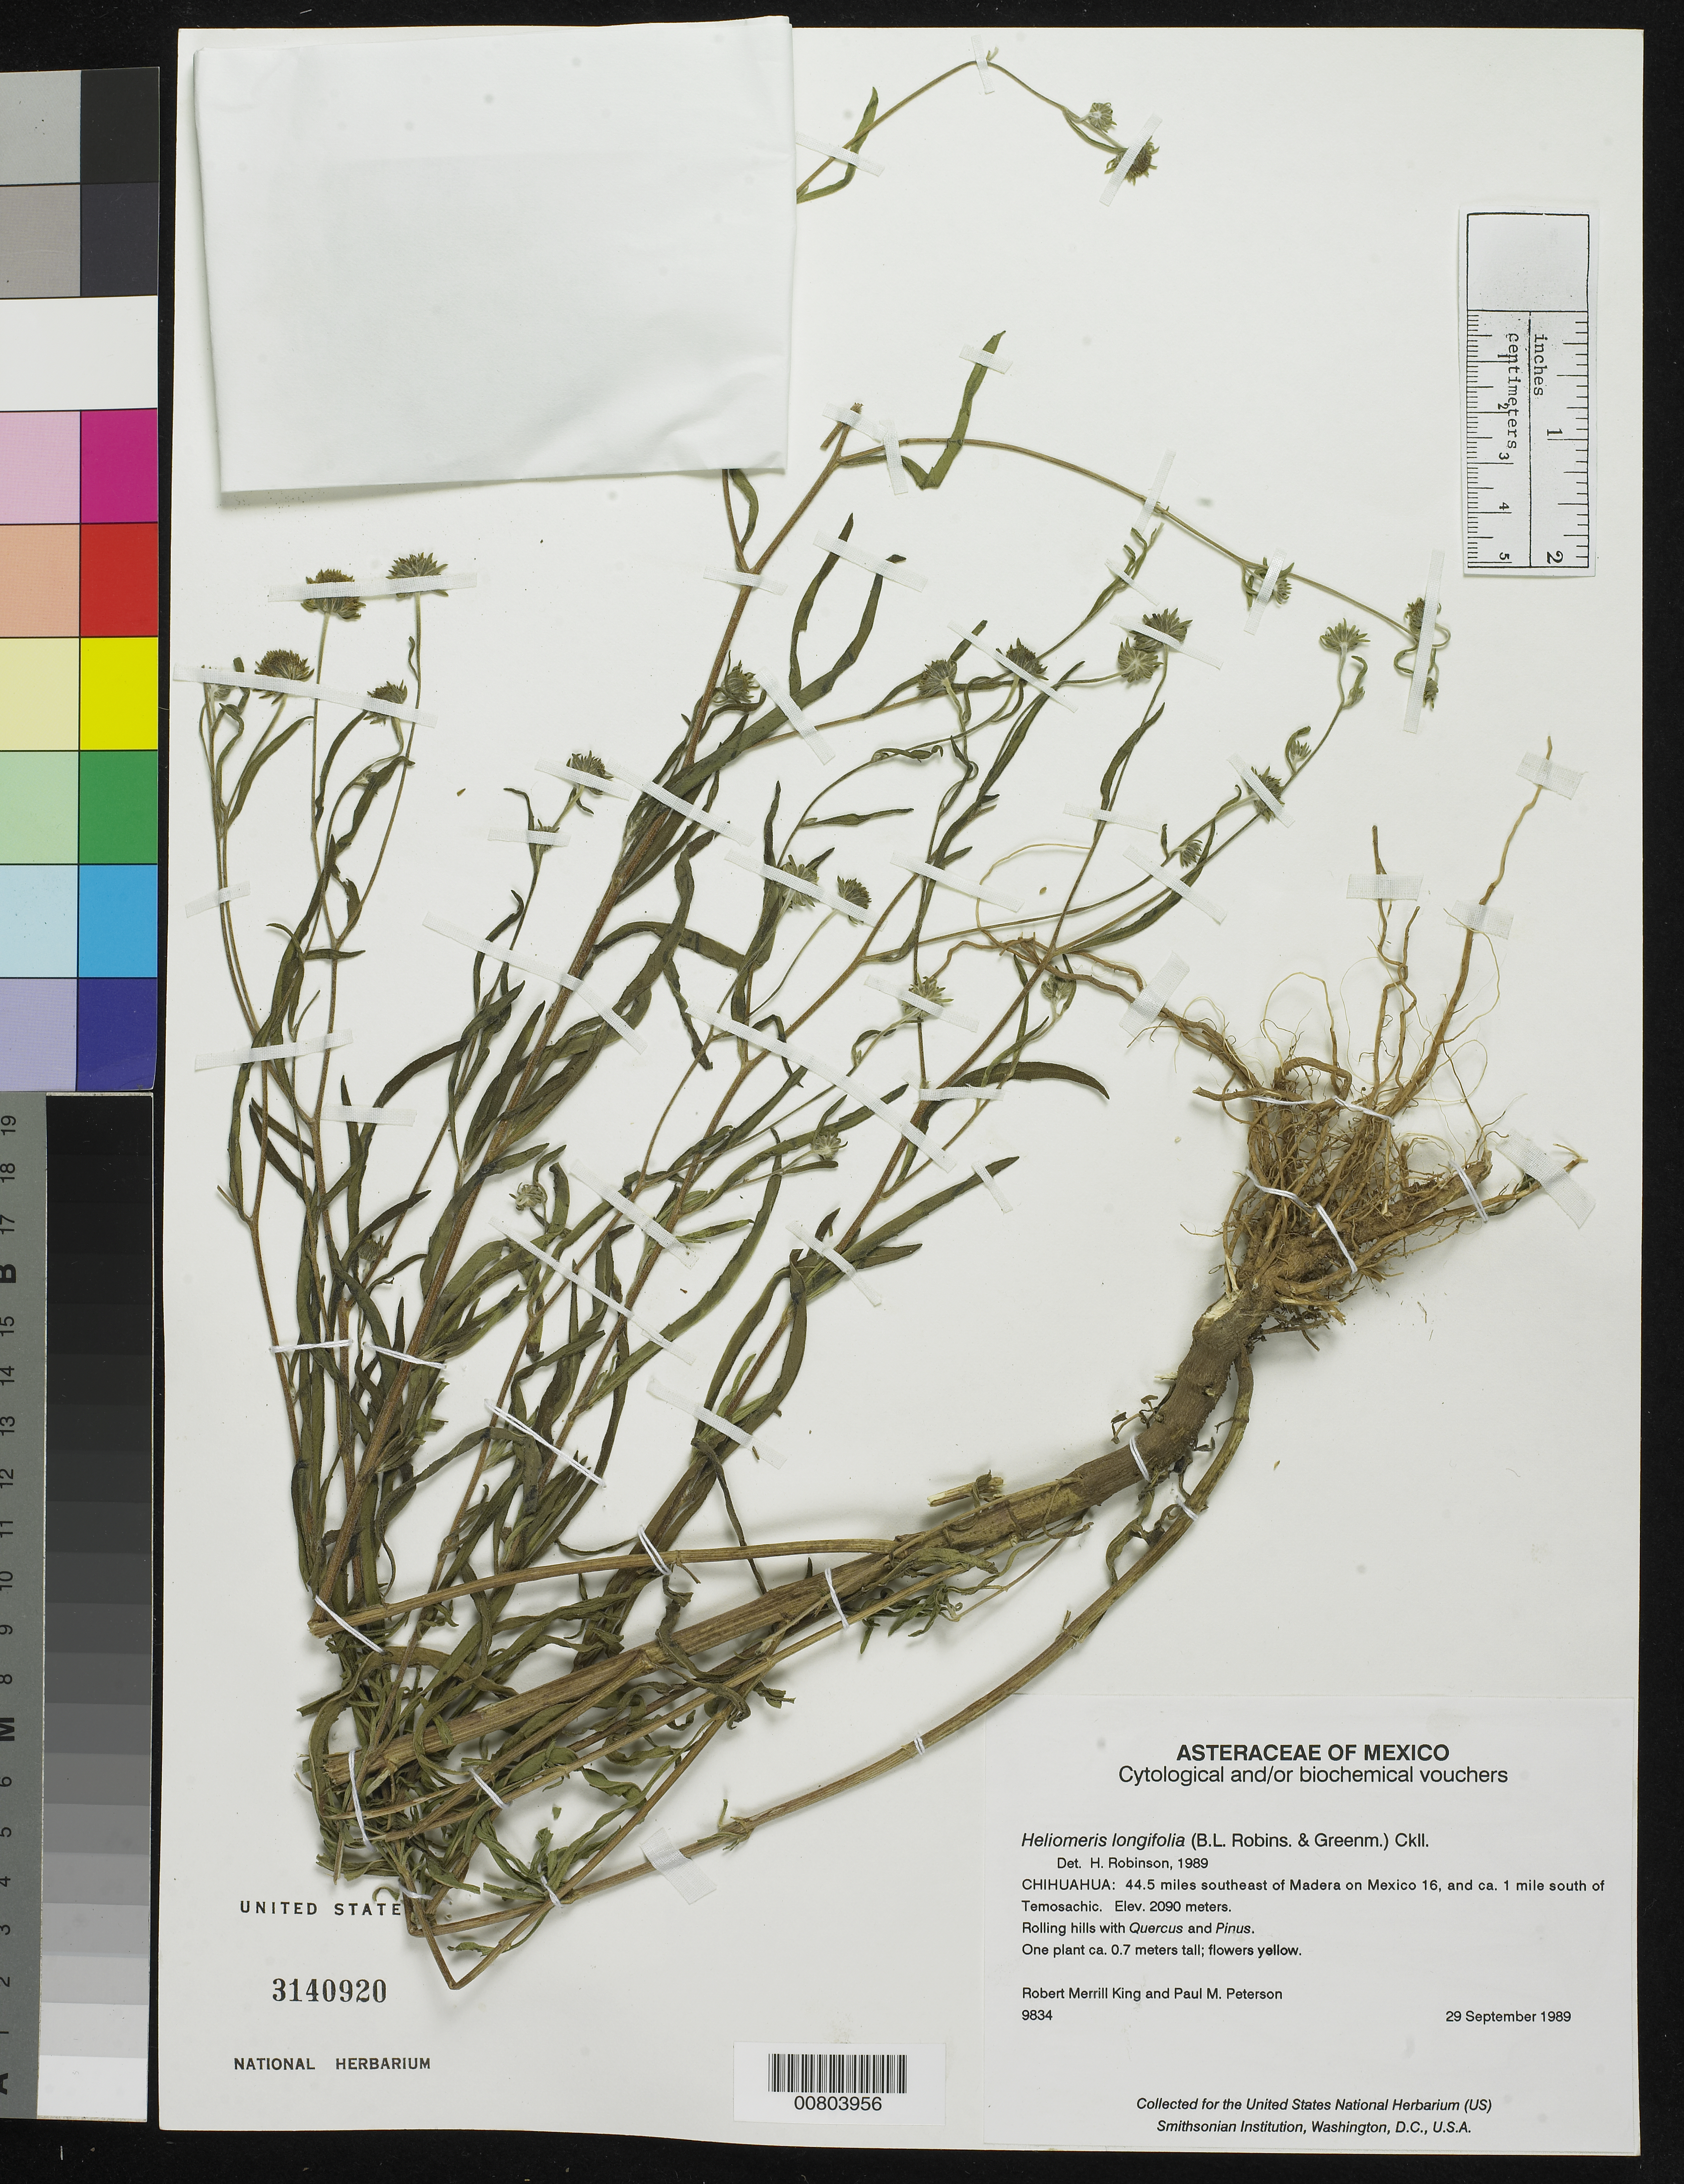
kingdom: Plantae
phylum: Tracheophyta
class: Magnoliopsida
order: Asterales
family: Asteraceae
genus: Heliomeris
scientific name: Heliomeris longifolia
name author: (B.L. Rob.) Cockerell & Greenm.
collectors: R. M. King & P. M. Peterson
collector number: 9834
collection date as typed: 29 Sep 1989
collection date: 1989-09-29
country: Mexico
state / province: Chihuahua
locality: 44.5 miles southeast of Madera on Mexico 16, and ca. 1 mile south of Temosachic.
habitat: Rolling hills with Quercus and Pinus.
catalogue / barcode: US 3140920